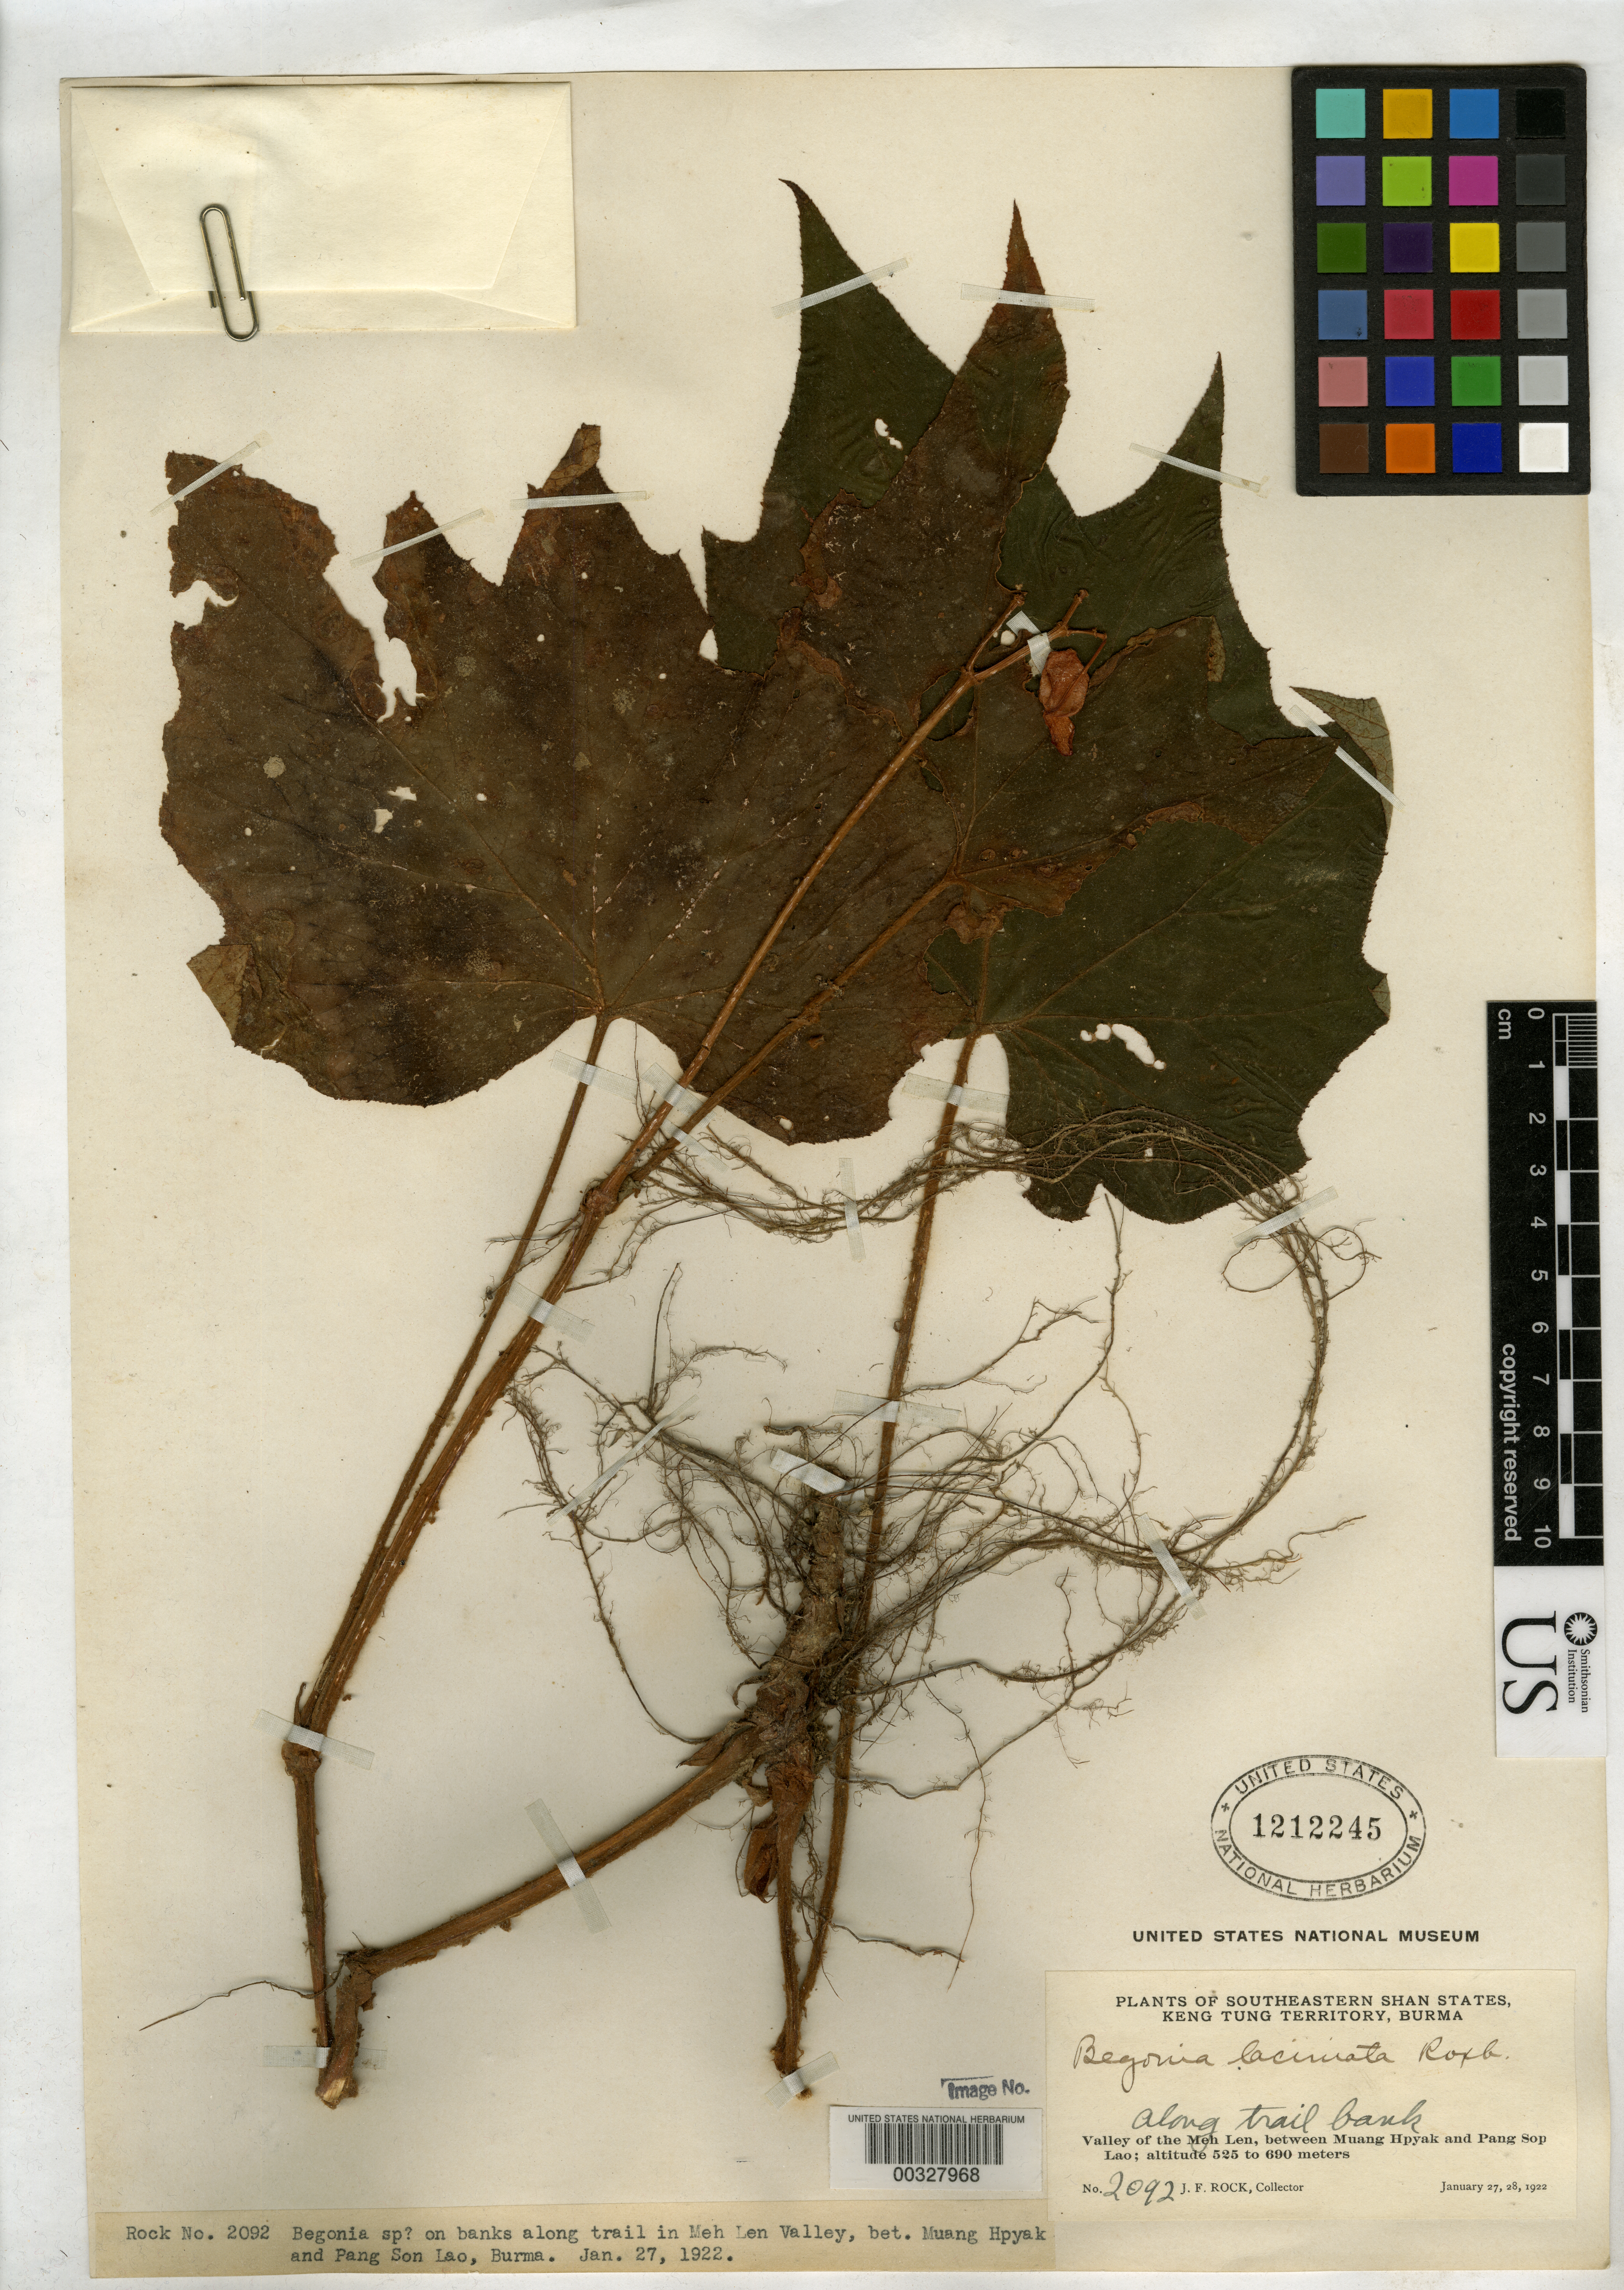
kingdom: Plantae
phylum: Tracheophyta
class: Magnoliopsida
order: Cucurbitales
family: Begoniaceae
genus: Begonia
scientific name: Begonia laciniata subsp. principalis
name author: Irmsch.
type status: Isosyntype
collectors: J. F. Rock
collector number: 2092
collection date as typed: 27 Jan 1922 and 28 Jan 1922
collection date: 1922-01-27,1922-01-28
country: Myanmar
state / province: Shan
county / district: Eastern Shan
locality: Southeastern Shan States, Keng Tung Territory, Burma. Valley of the Meh Len, between Muang Hpyak and Pang Sop Lao.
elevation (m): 525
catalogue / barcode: US 1212245